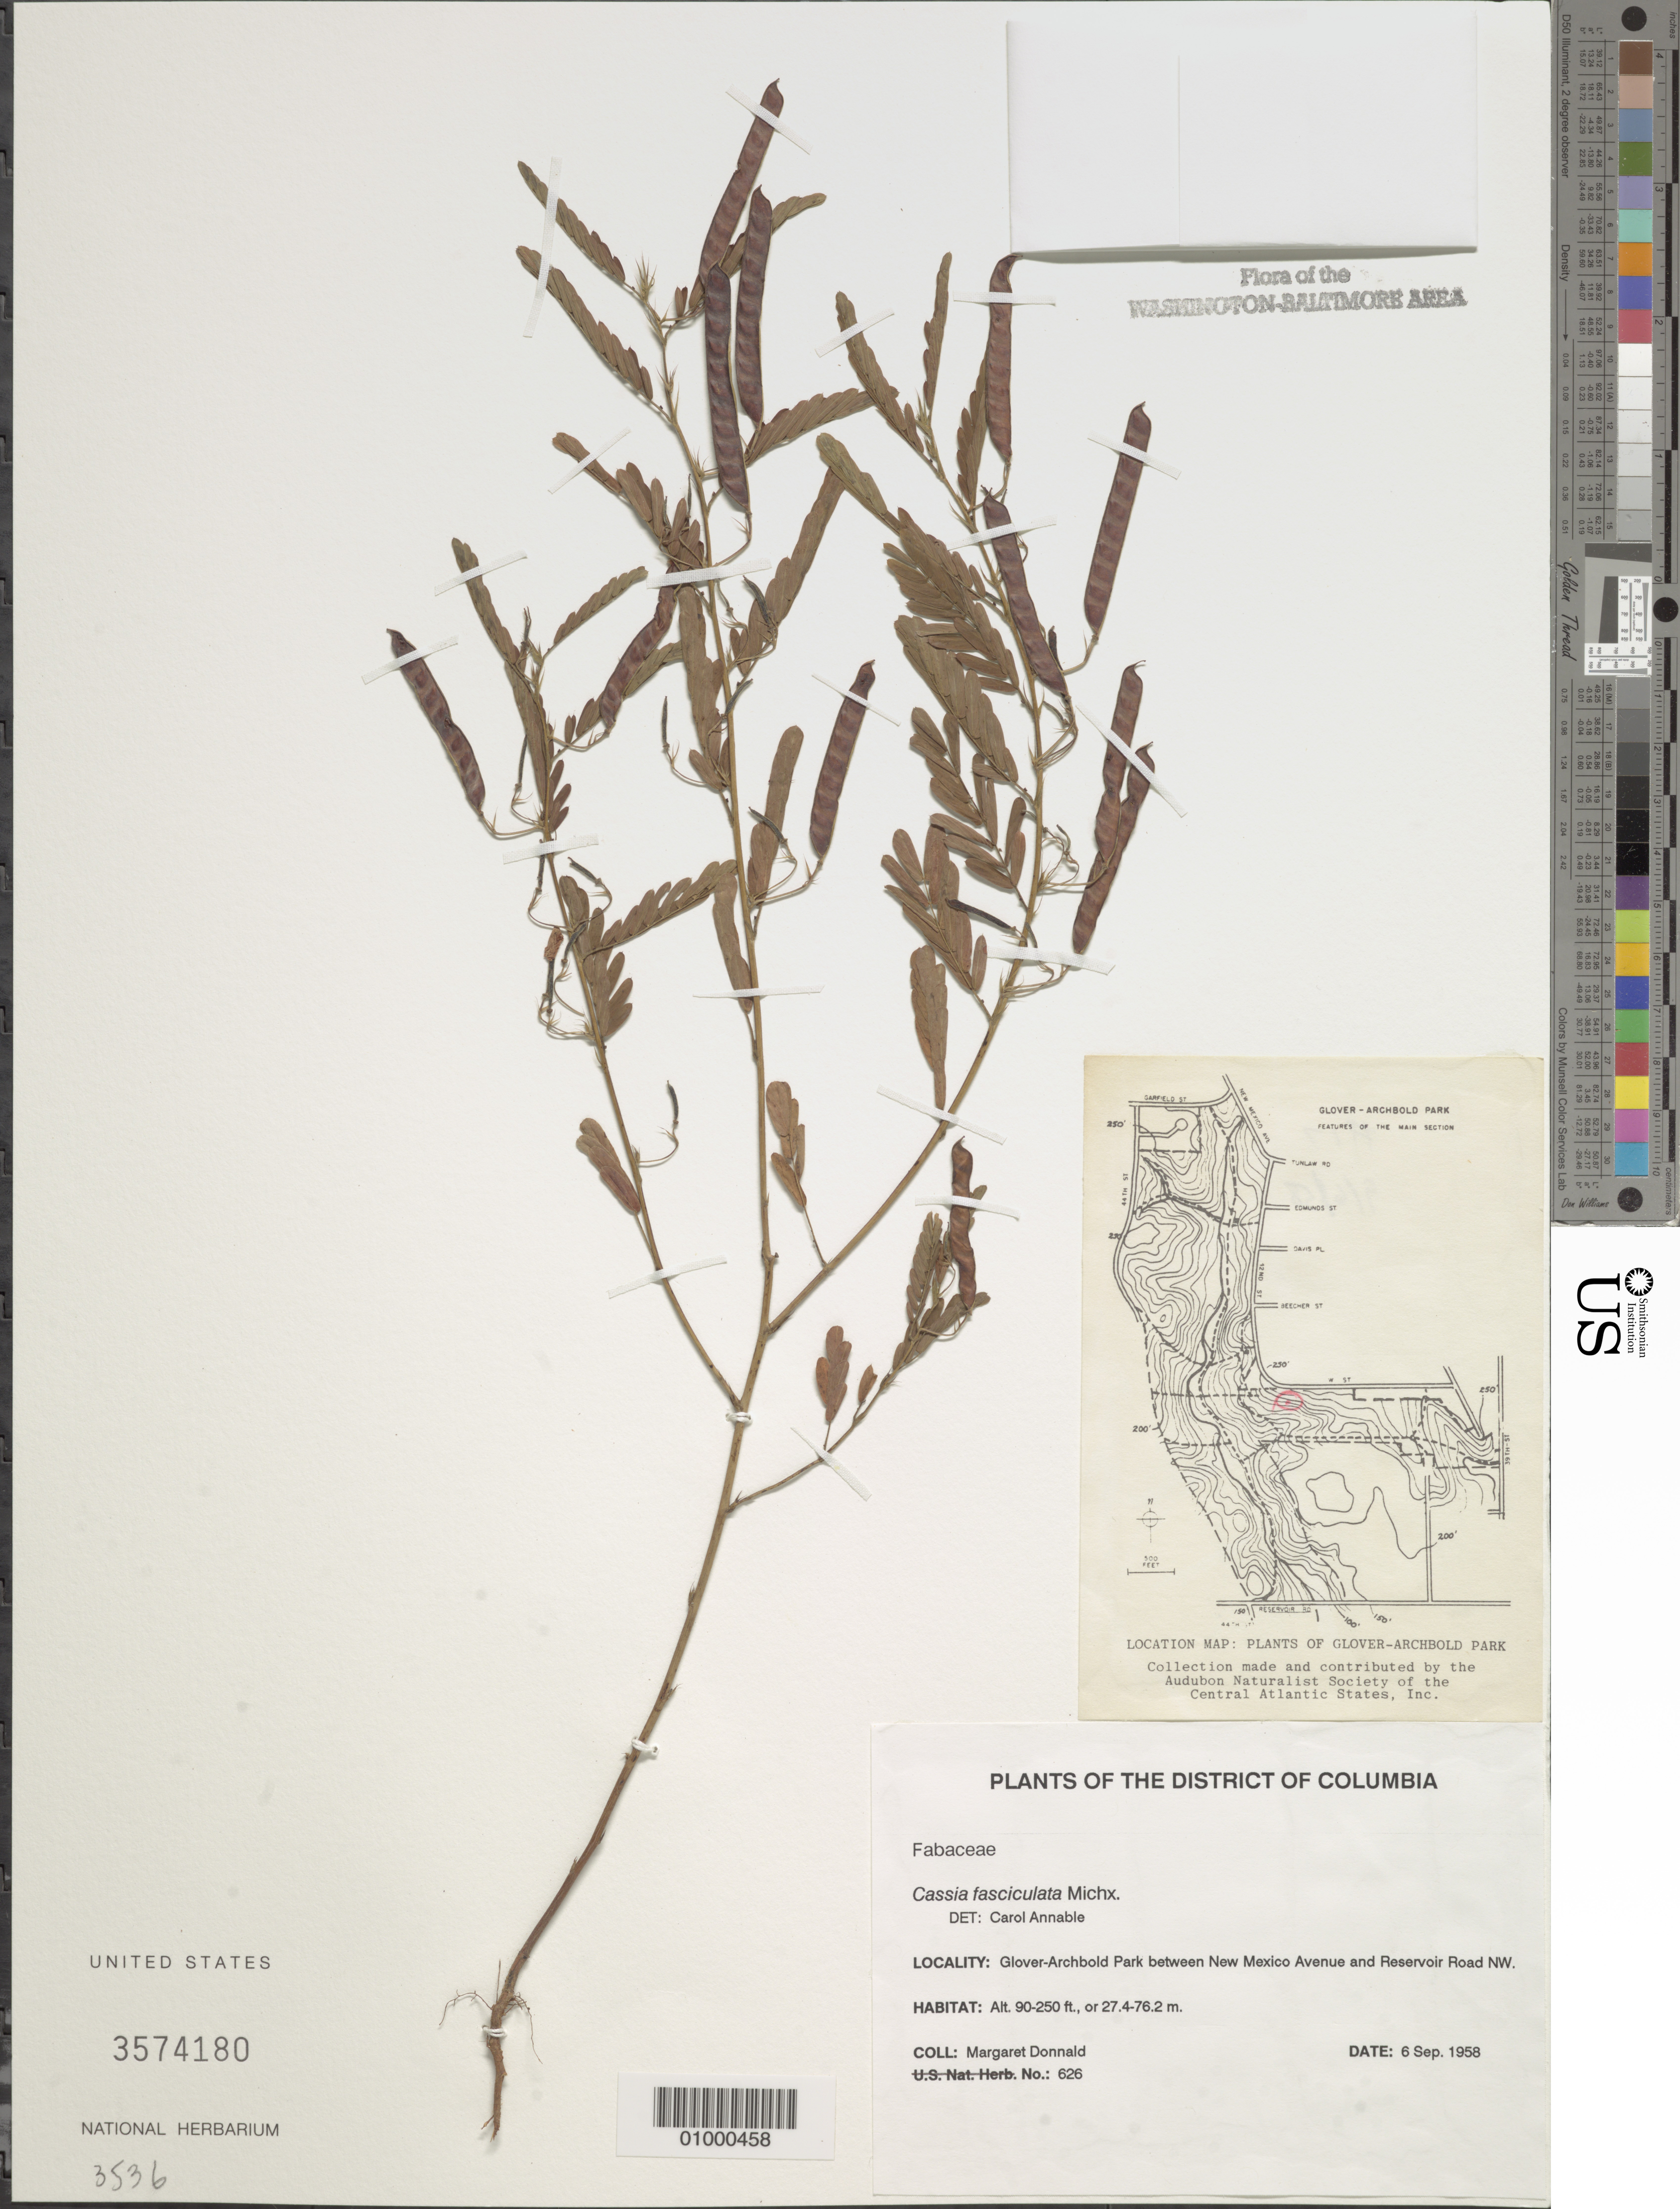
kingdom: Plantae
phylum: Tracheophyta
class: Magnoliopsida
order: Fabales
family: Fabaceae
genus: Chamaecrista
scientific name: Chamaecrista fasciculata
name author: (Michx.) Greene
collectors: M. Donnald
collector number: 626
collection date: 1958-09-06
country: United States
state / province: District of Columbia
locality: Glover-Archbold Park between New Mexico Avenue and Reservoir Road NW.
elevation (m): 27.4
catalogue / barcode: US 3574180